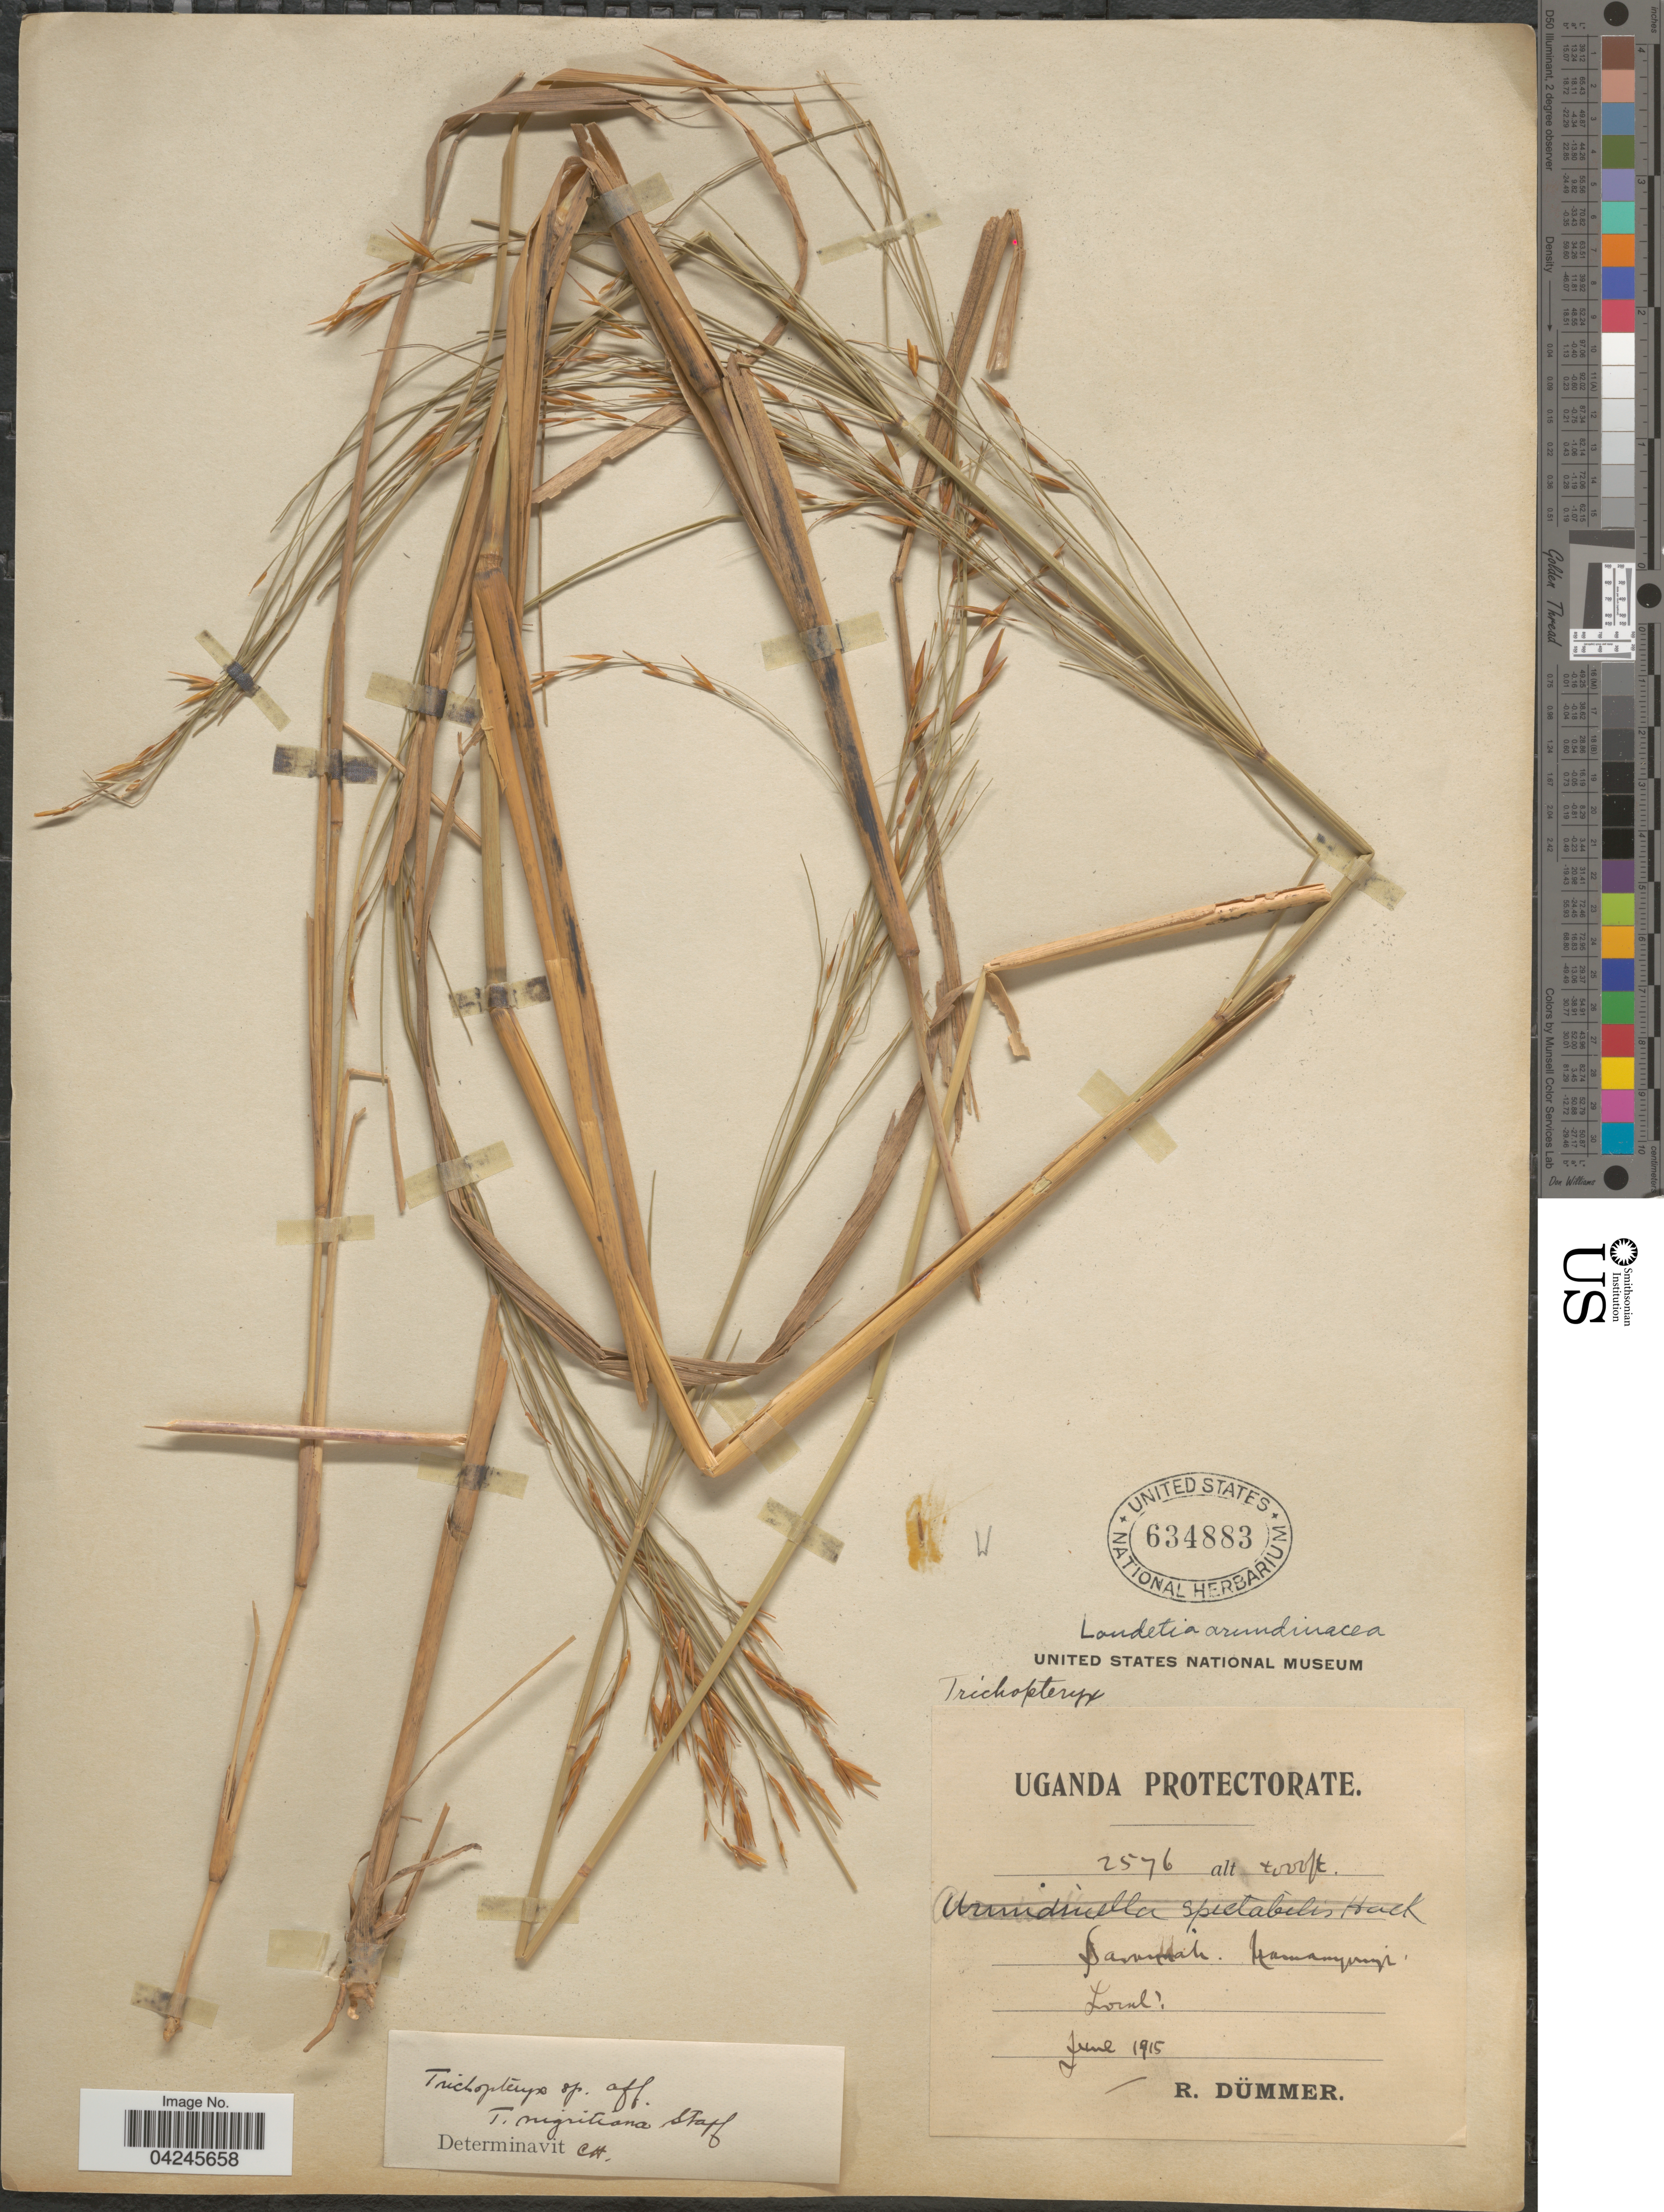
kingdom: Plantae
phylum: Tracheophyta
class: Liliopsida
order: Poales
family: Poaceae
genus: Loudetia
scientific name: Loudetia arundinacea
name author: (Hochst. ex A. Rich.) Steud.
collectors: R. Dümmer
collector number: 2576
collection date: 1915-06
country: Uganda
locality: Uganda Protectorate. [illegible text].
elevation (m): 305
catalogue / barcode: US 634883